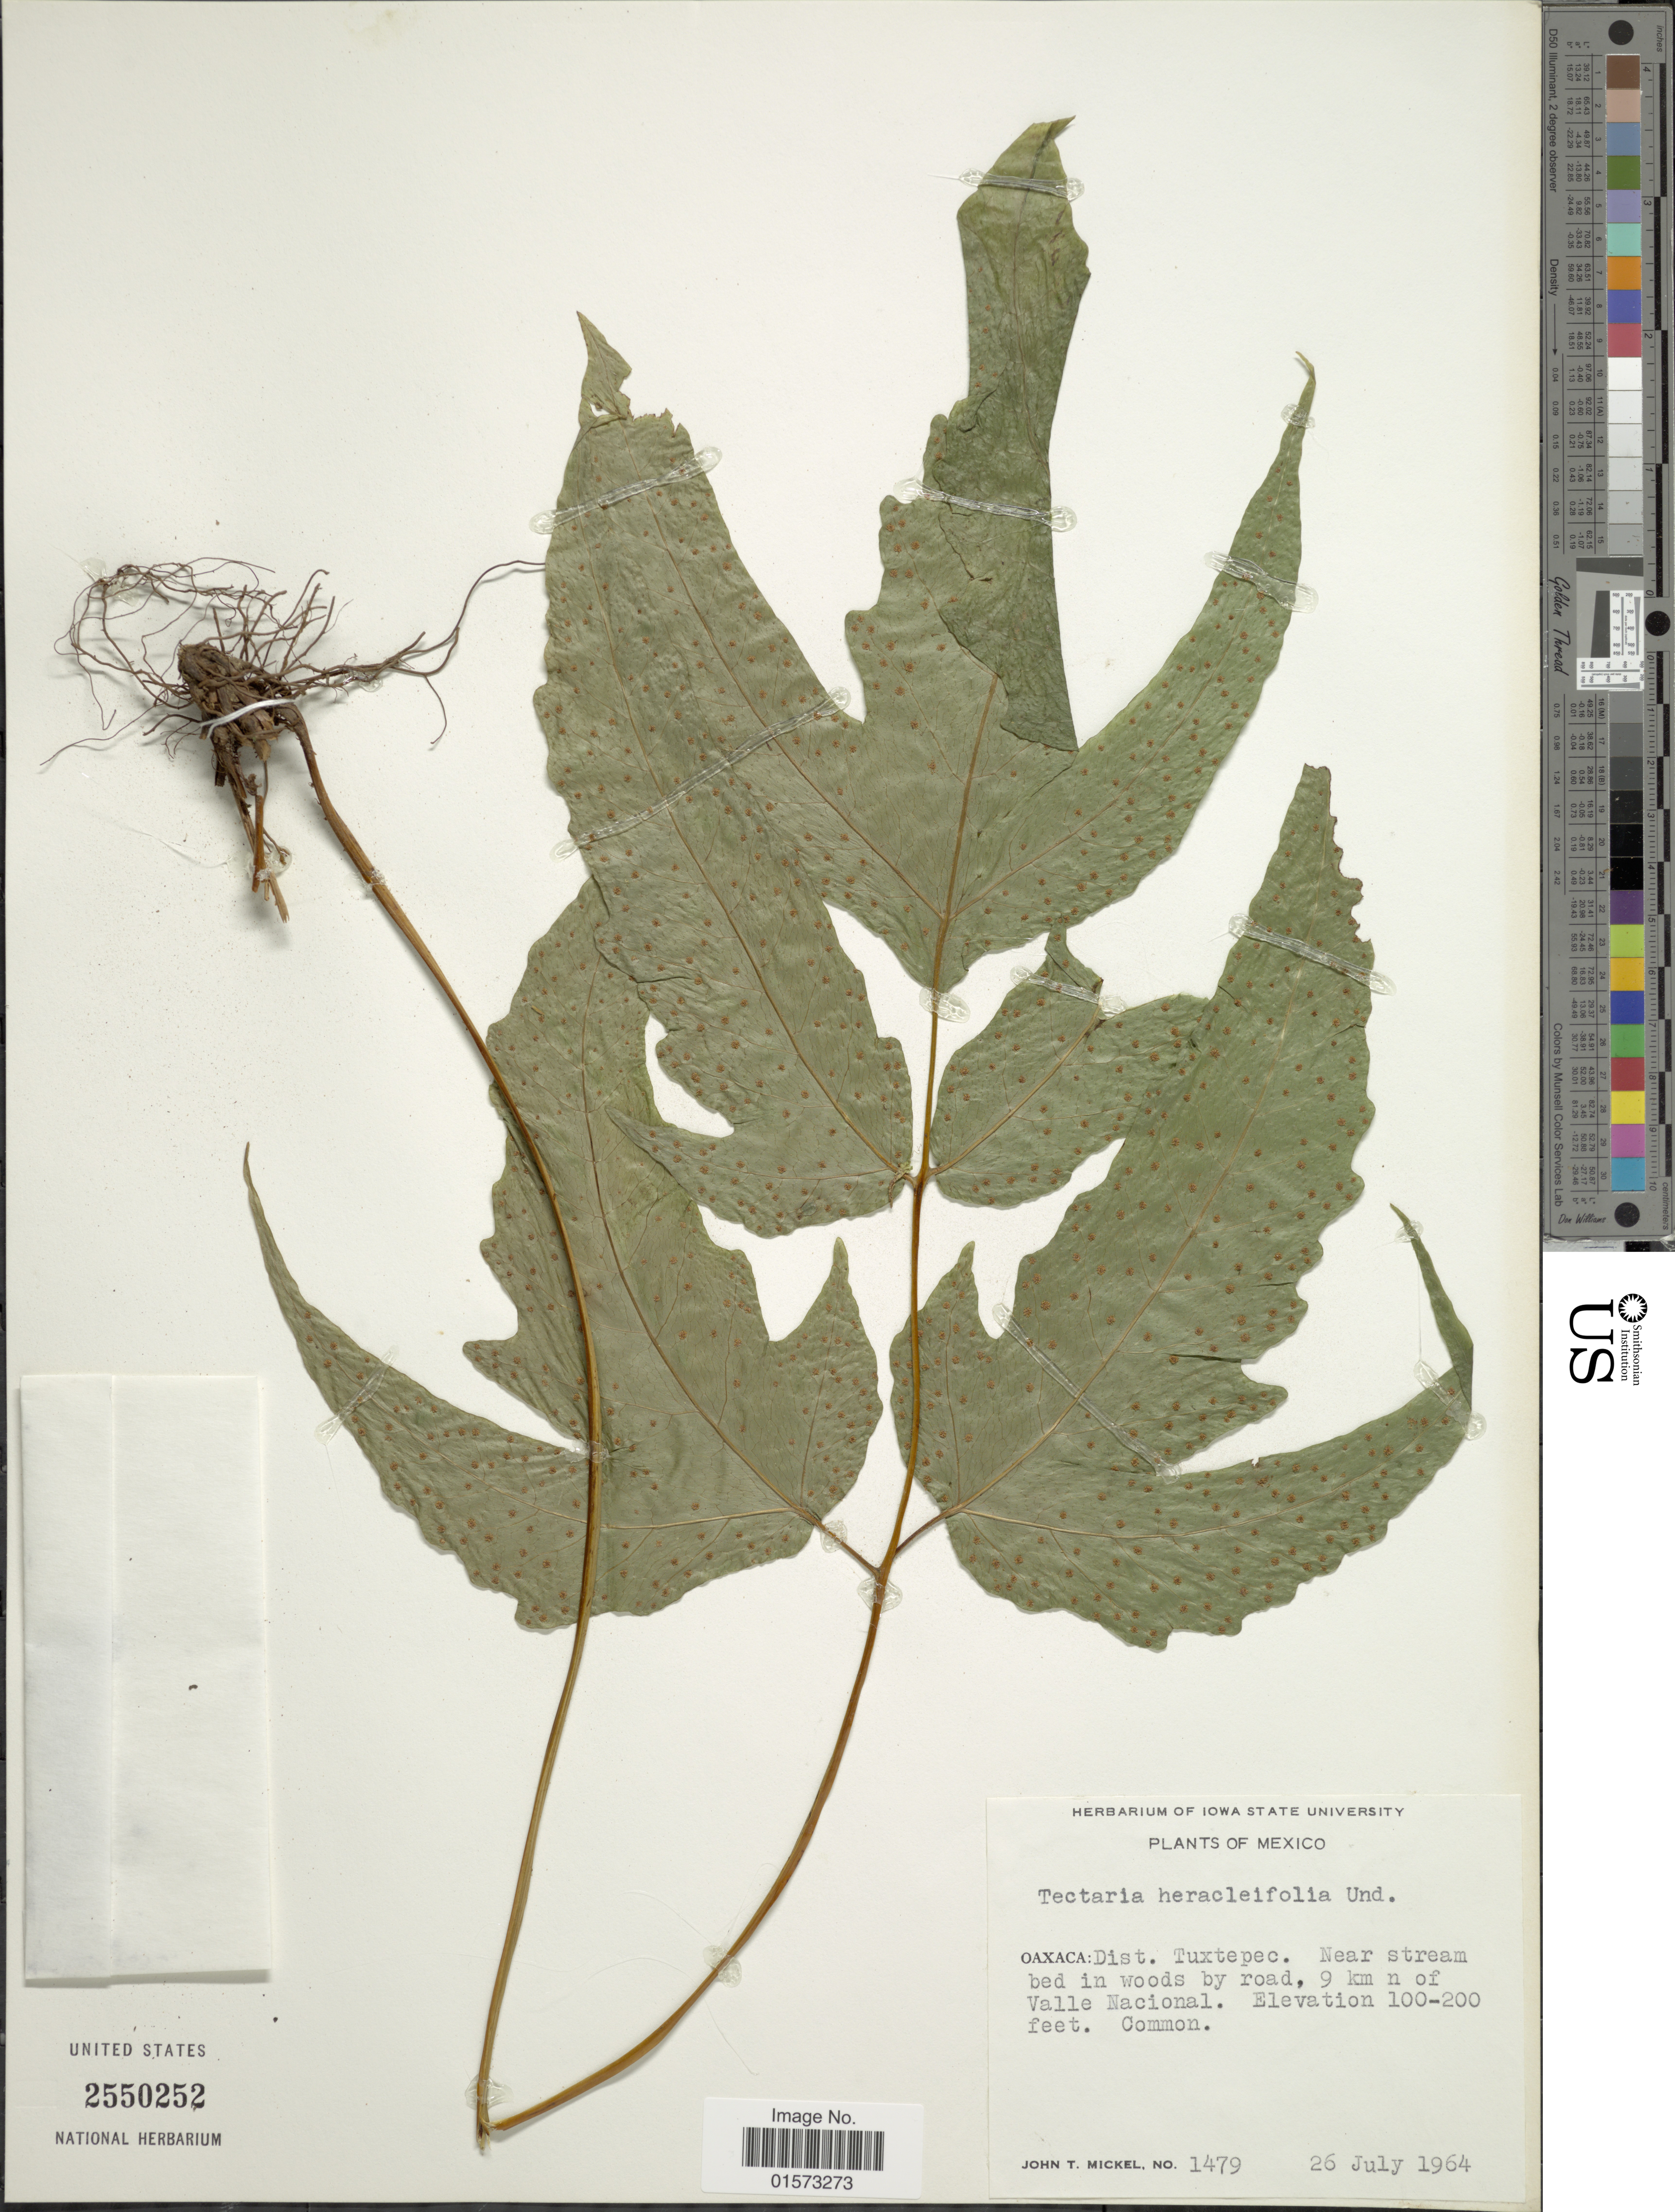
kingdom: Plantae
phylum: Tracheophyta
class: Polypodiopsida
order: Polypodiales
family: Tectariaceae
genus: Tectaria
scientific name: Tectaria heracleifolia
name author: (Willd.) Underw.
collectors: J. T. Mickel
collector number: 1479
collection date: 1964-07-26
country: Mexico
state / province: Oaxaca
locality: Dist. Tuxtepec, Near stream in bed woods by road, 9 km n of Valle Nacional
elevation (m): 30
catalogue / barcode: US 2550252